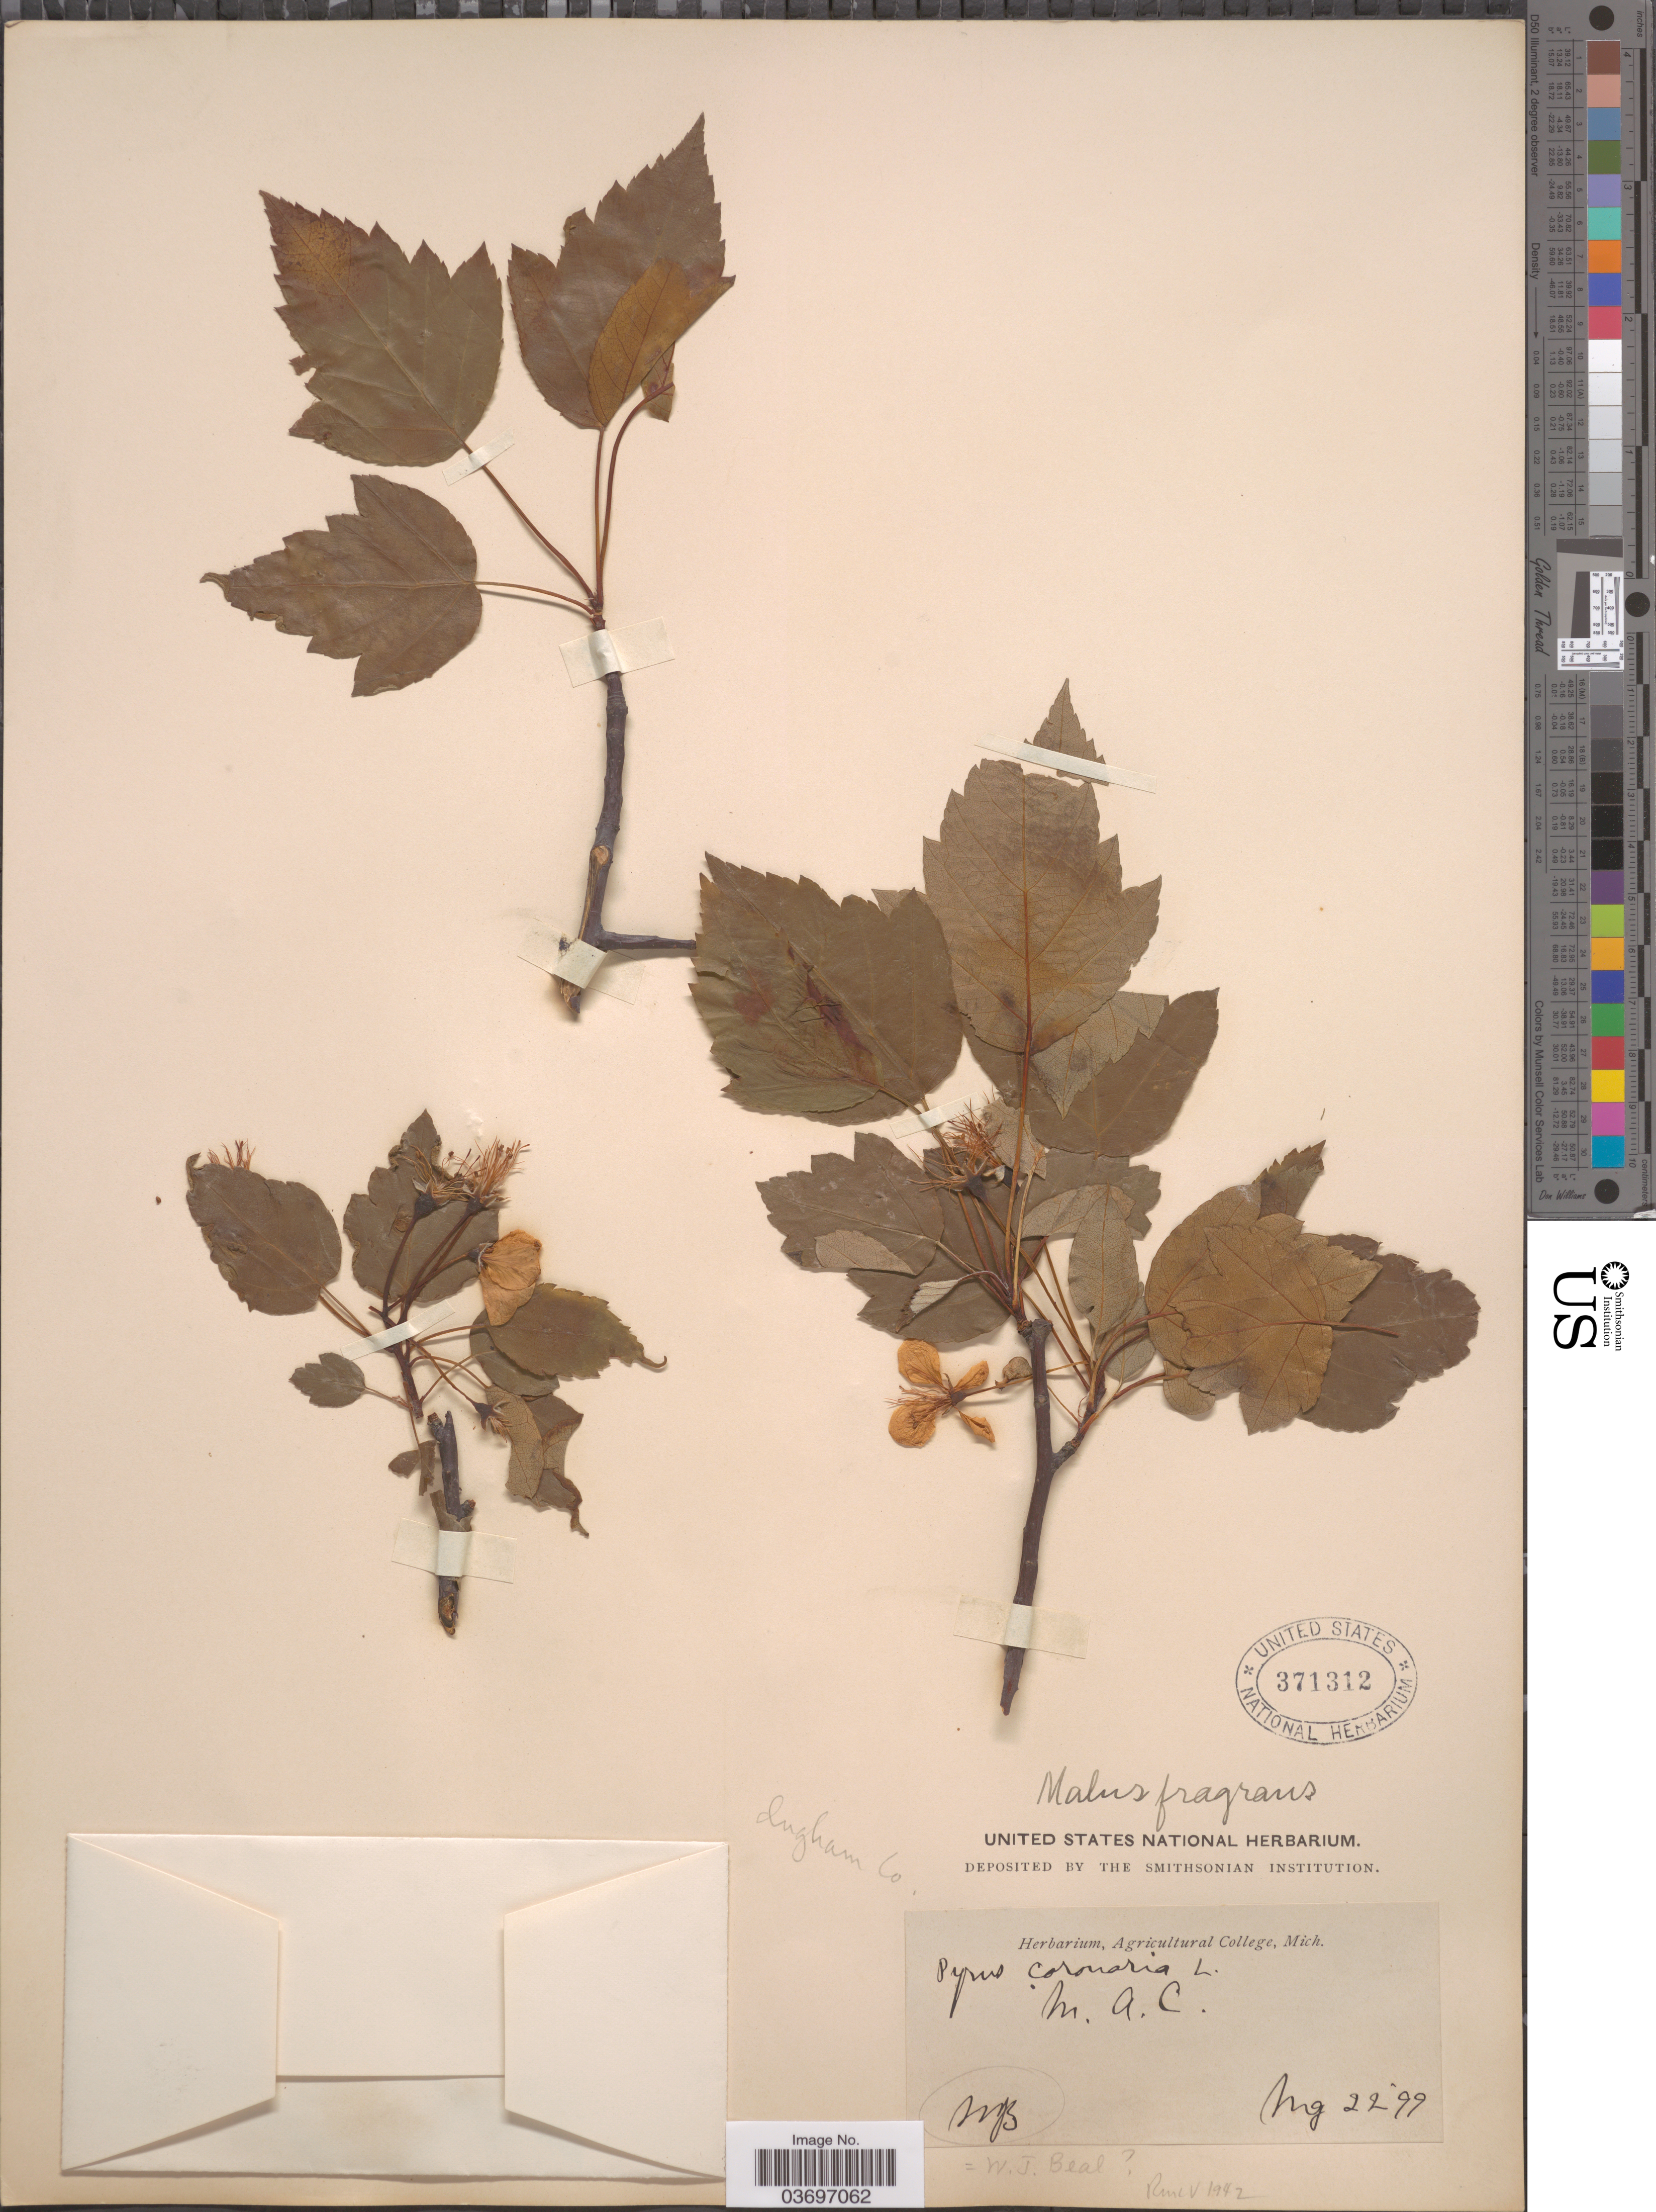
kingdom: Plantae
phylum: Tracheophyta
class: Magnoliopsida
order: Rosales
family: Rosaceae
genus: Malus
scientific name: Malus fragrans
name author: Rehder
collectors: W. J. Beal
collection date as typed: Transcribed d/m/y: 22/5/99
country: United States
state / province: Michigan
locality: Ingham Co.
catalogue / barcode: US 371312